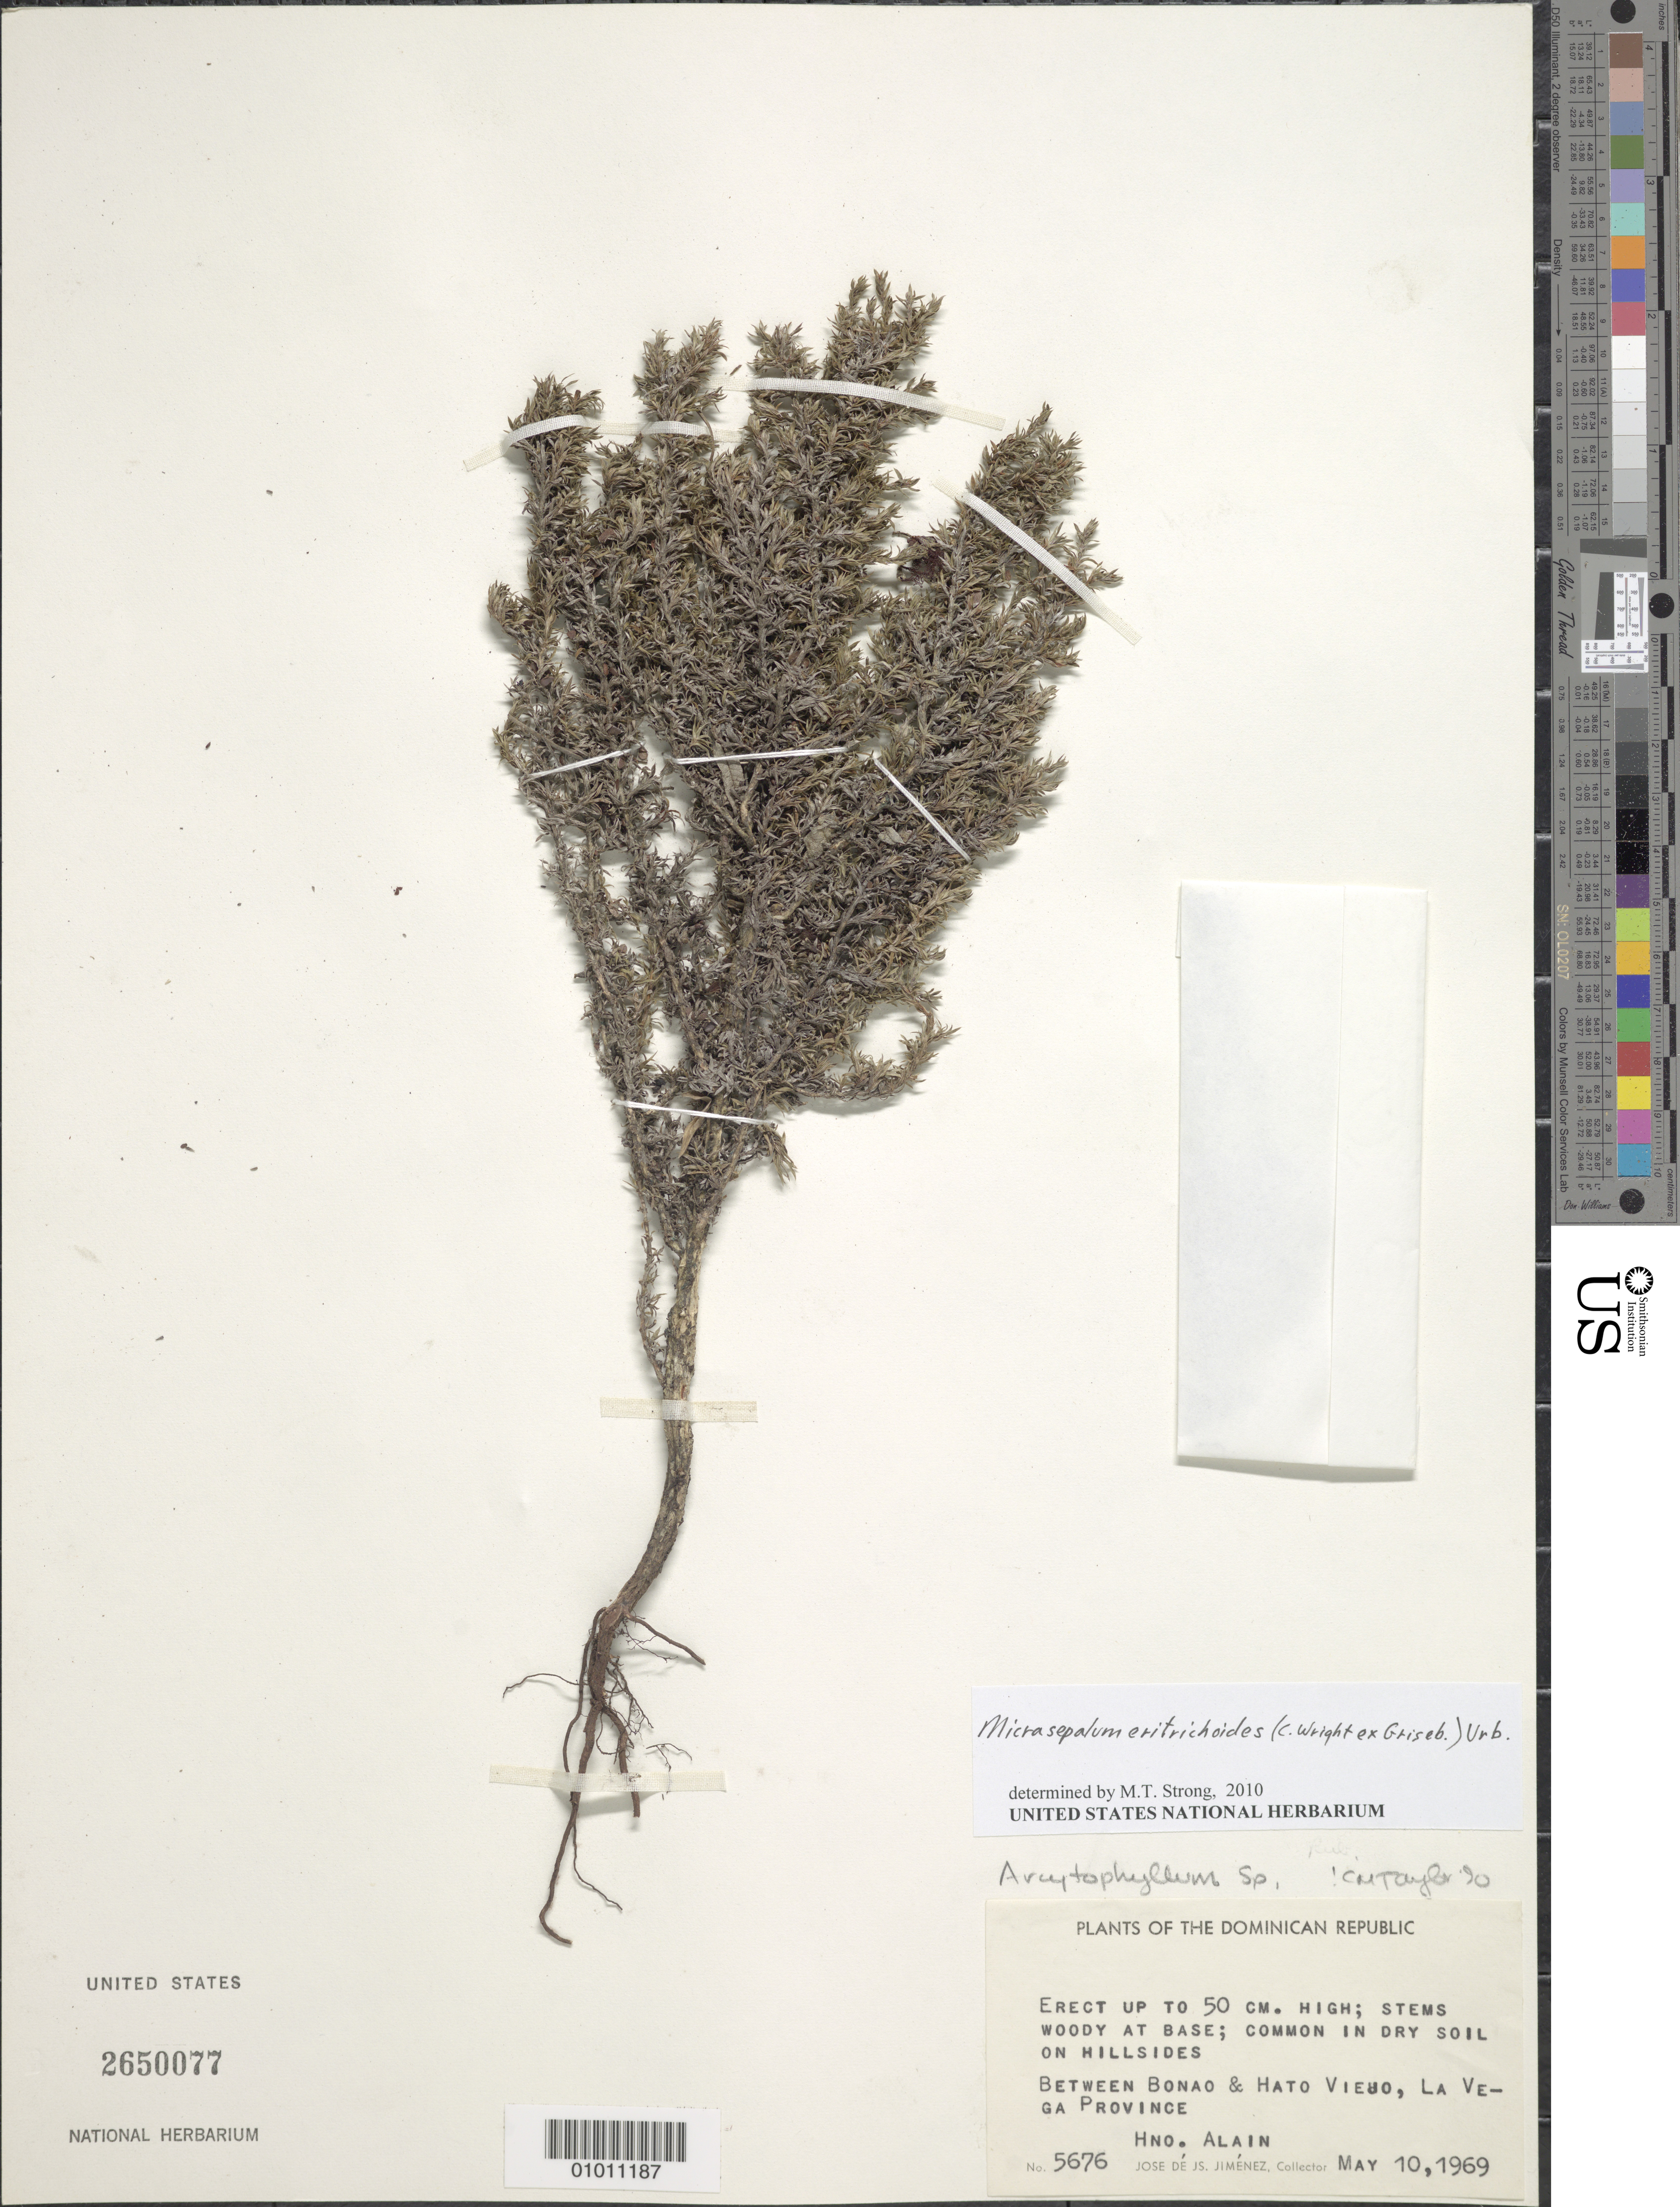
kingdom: Plantae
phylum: Tracheophyta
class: Magnoliopsida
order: Gentianales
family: Rubiaceae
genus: Micrasepalum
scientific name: Micrasepalum eritrichoides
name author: (C. Wright ex Griseb.) Urb.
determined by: Taylor, Charlotte M.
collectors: J. J. Jiménez Almonte & A. H. Liogier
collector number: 5676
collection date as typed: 10 May 1969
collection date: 1969-05-10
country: Dominican Republic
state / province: La Vega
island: Hispaniola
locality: Between Bonao and Hato vieuo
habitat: Common in dry soil on hillsides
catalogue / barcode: US 2650077